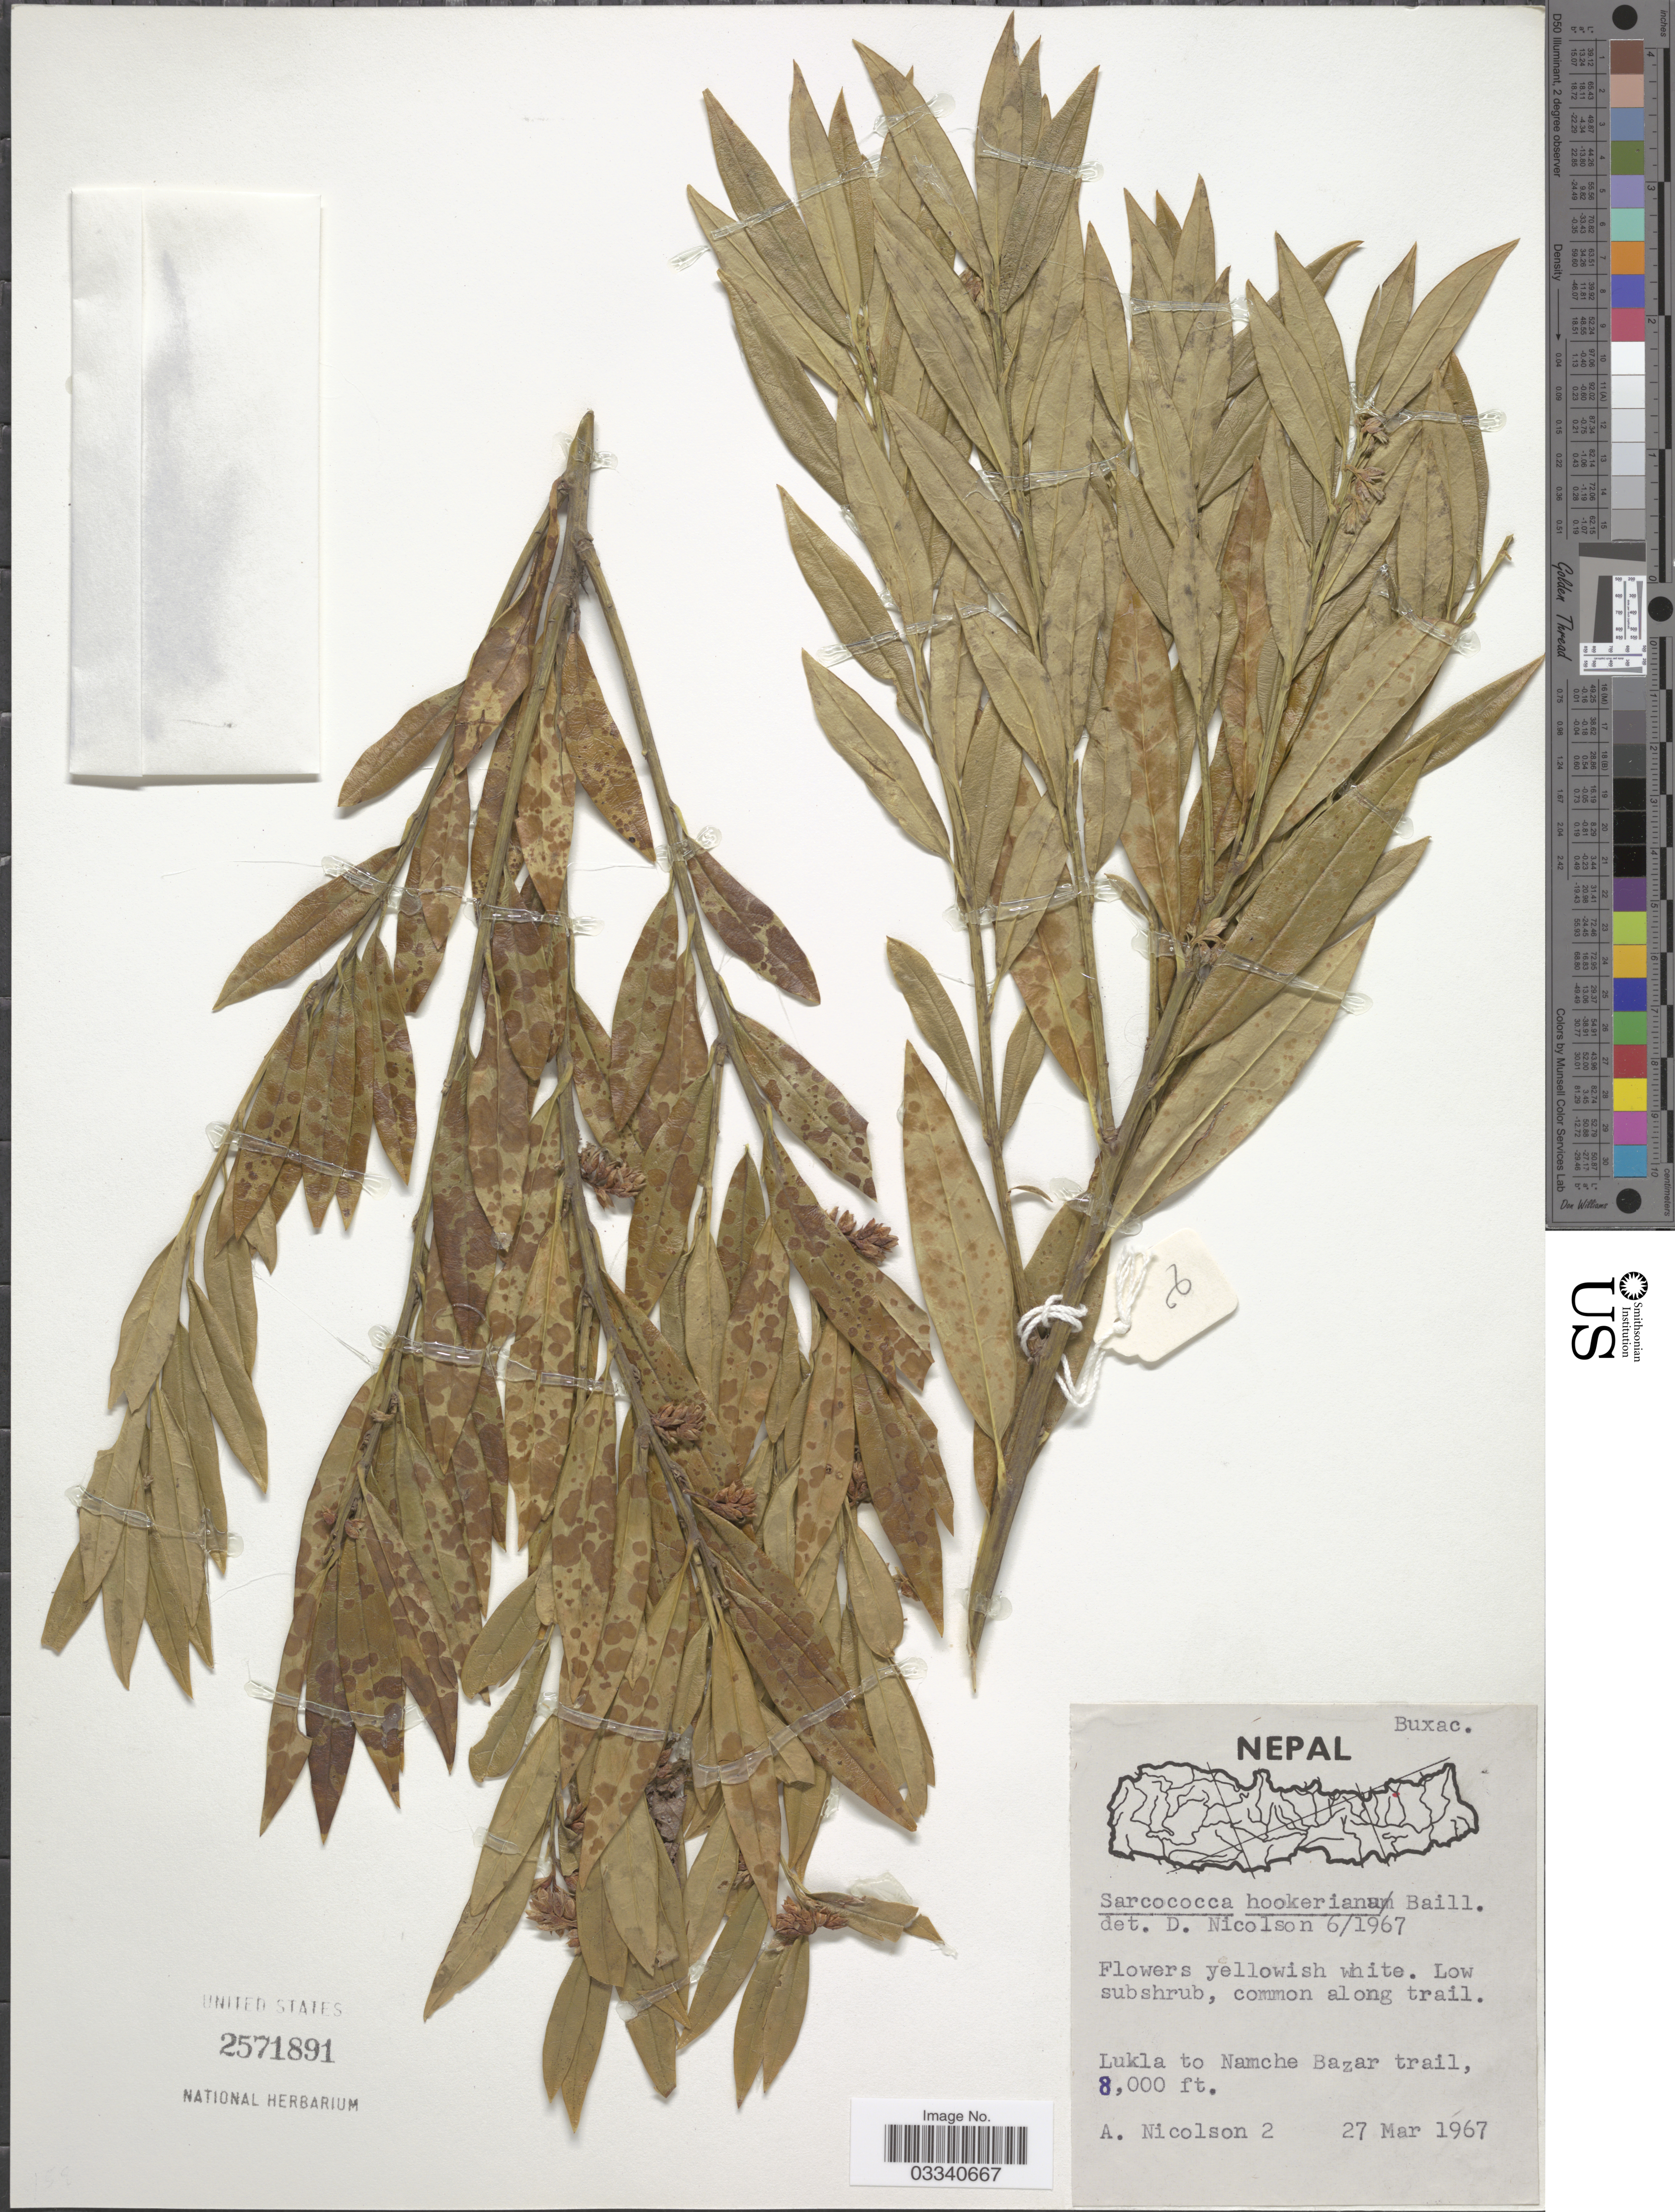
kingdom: Plantae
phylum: Tracheophyta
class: Magnoliopsida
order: Buxales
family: Buxaceae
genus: Sarcococca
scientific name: Sarcococca hookeriana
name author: Baill.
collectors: A. C. Nicolson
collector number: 2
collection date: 1967-03-27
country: Nepal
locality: Lukla to Namche Bazar trail.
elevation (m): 2438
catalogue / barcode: US 2571891